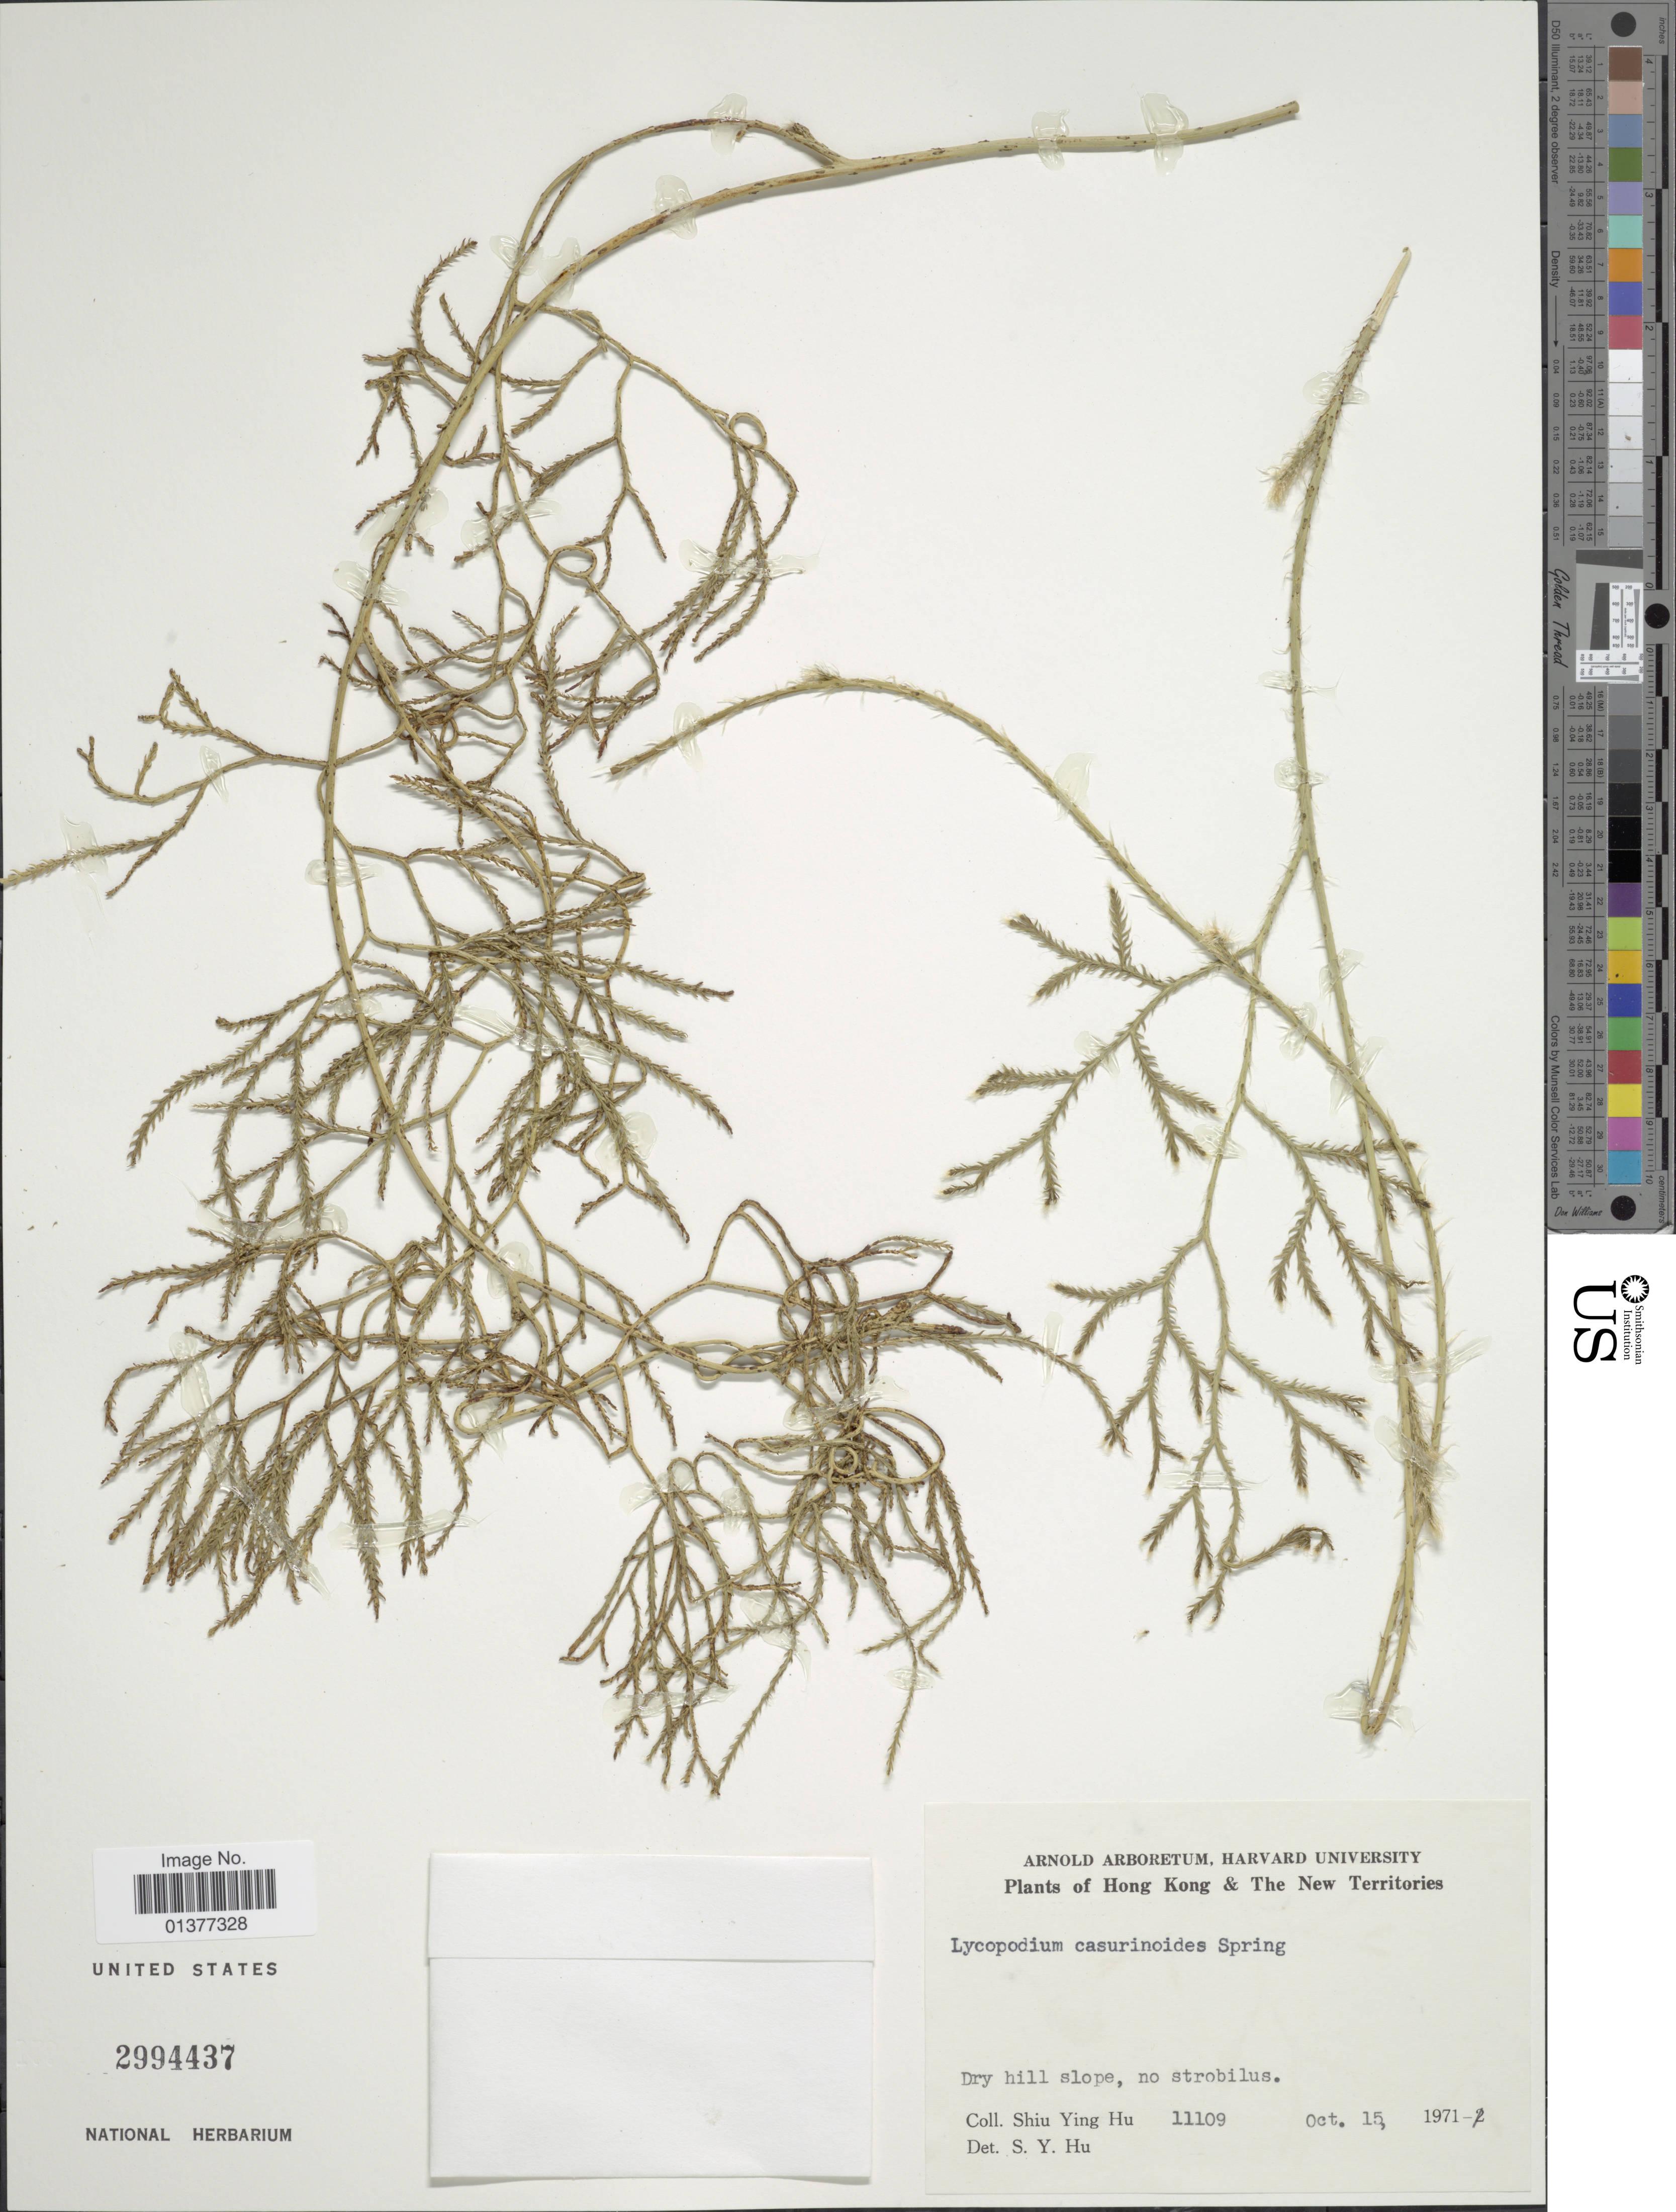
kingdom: Plantae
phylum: Tracheophyta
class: Lycopodiopsida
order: Lycopodiales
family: Lycopodiaceae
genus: Lycopodiastrum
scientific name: Lycopodiastrum casuarinoides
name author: (Spring) Holub ex R.D. Dixit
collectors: Y. Shiu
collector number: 11109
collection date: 1971-10-15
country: China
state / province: Hong Kong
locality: The New Territories, dry hill slope, no strobilus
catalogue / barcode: US 2994437